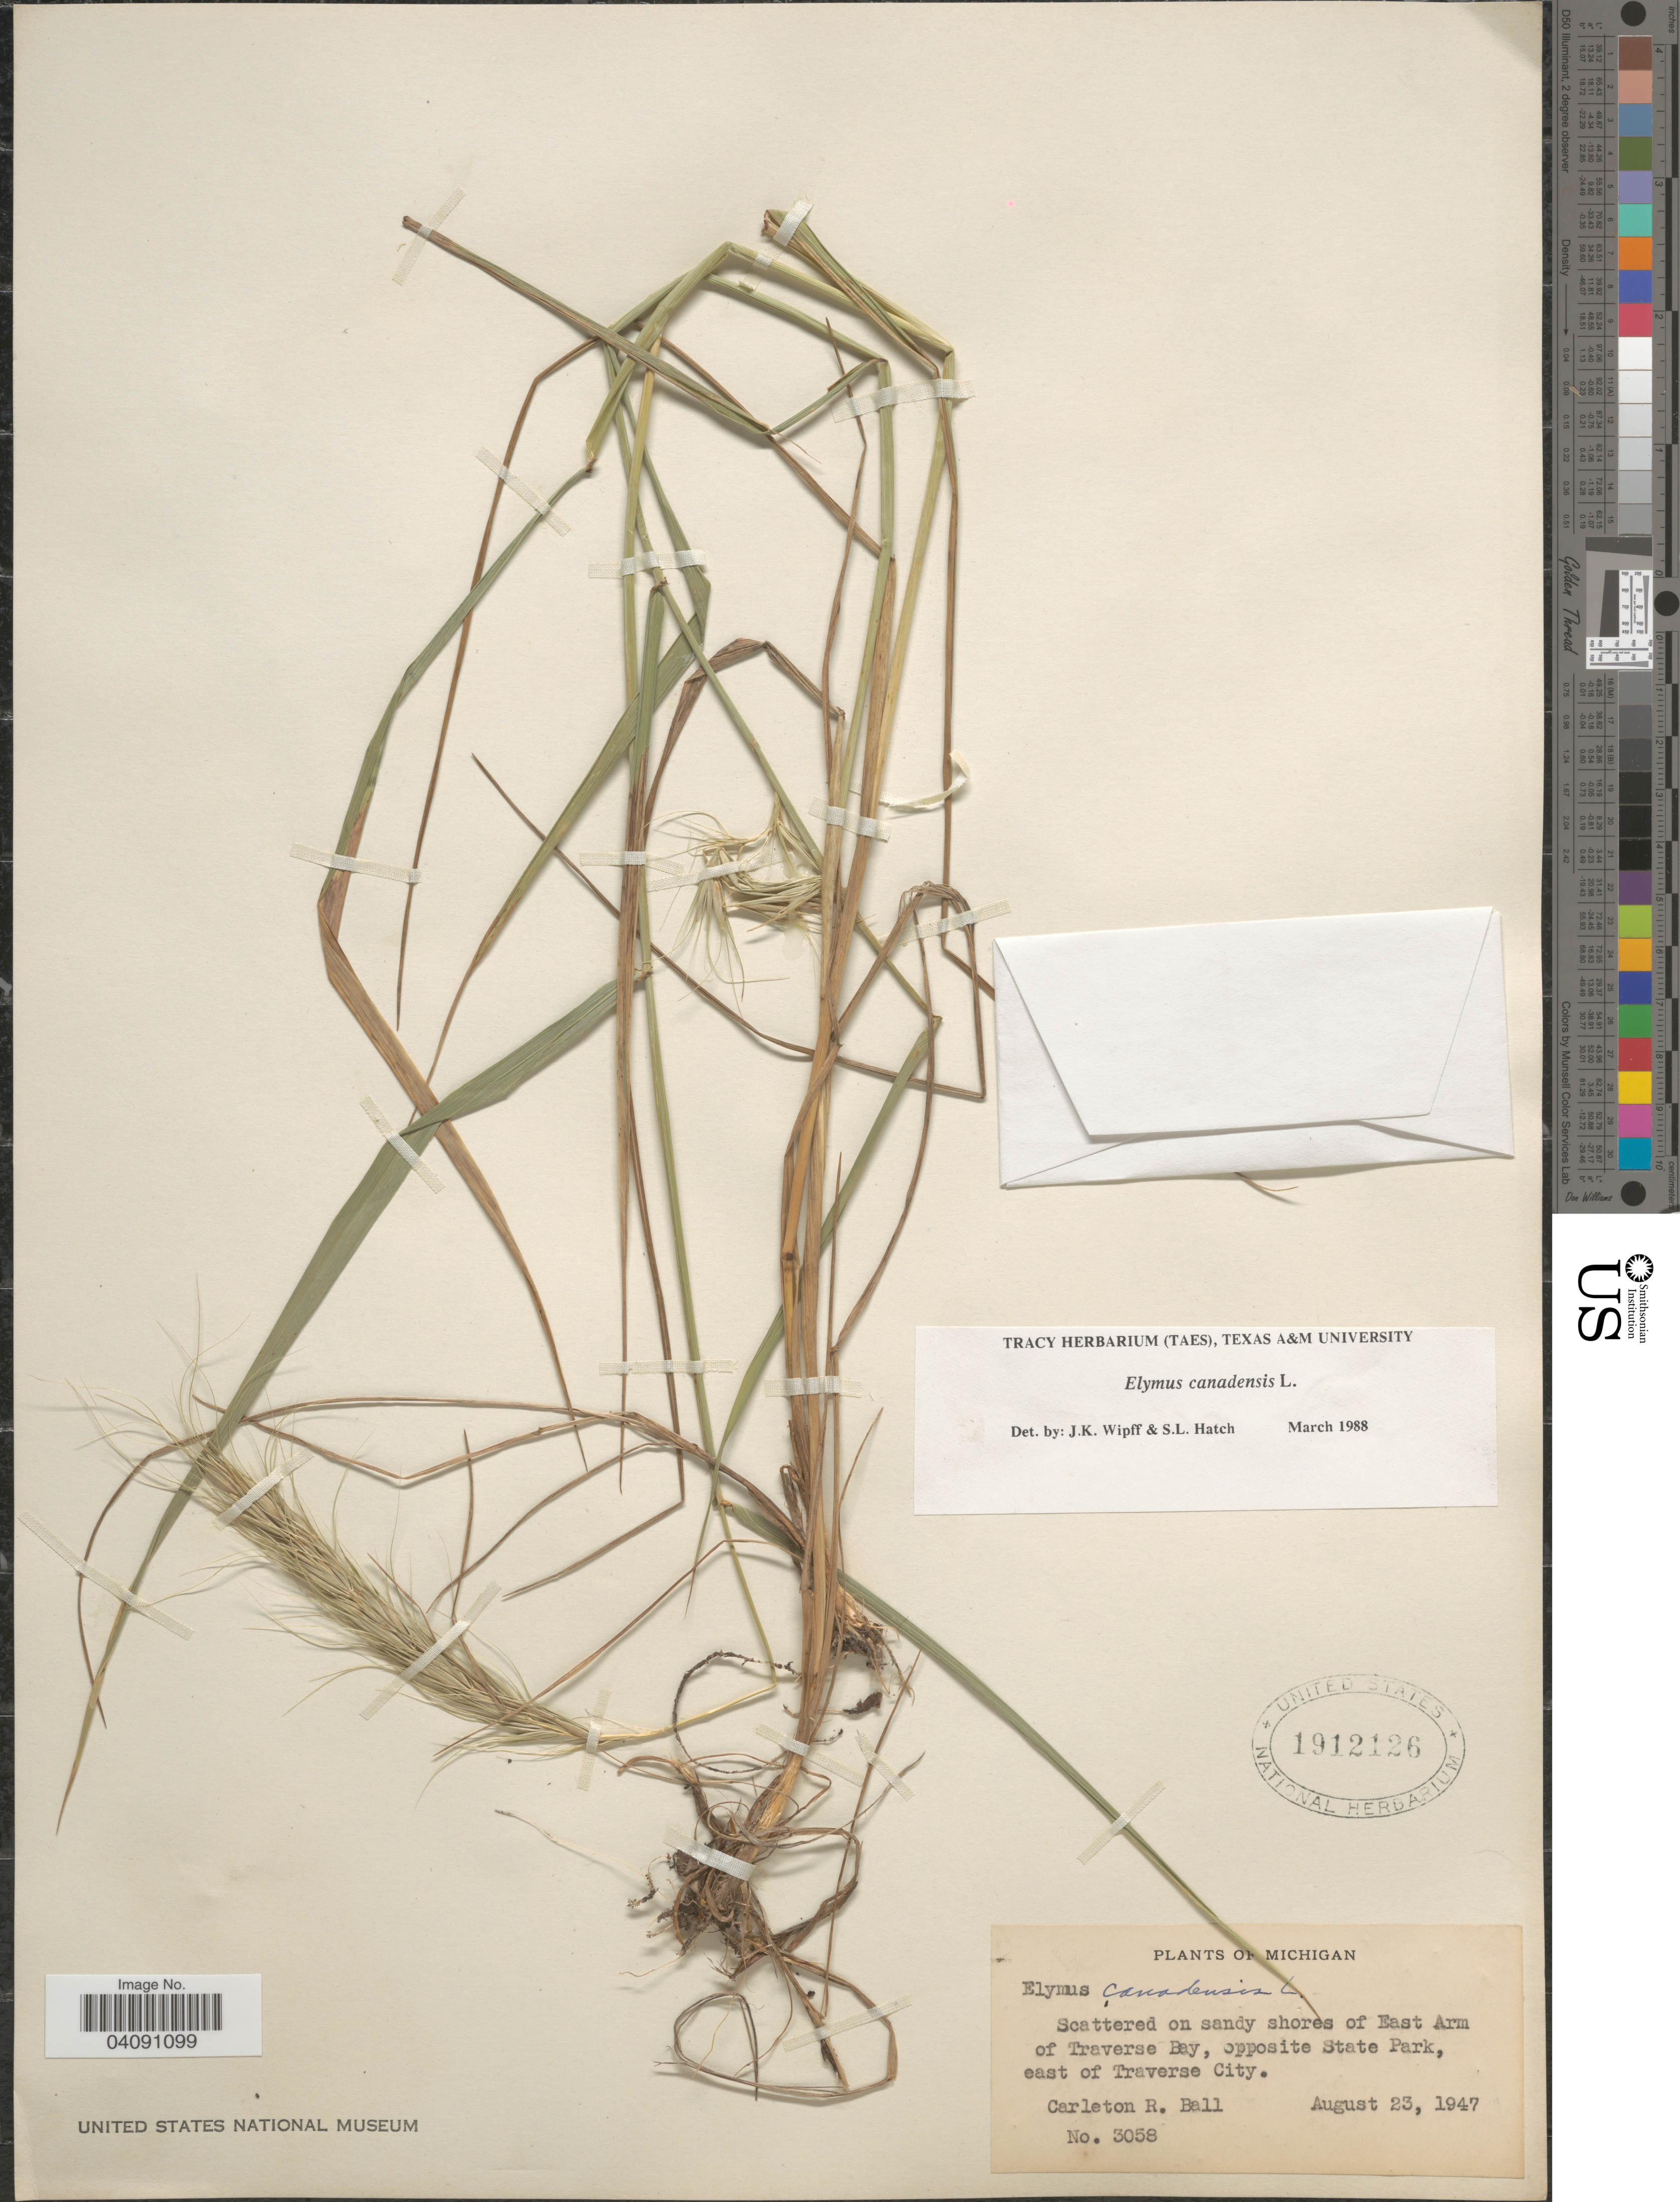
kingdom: Plantae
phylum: Tracheophyta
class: Liliopsida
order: Poales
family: Poaceae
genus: Elymus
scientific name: Elymus canadensis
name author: L.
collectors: C. R. Ball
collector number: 3058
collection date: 1947-08-23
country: United States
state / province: Michigan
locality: Scattered on sandy shore of East Arm of Traverse Bay, opposite State Park, east of Traverse City.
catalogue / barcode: US 1912126